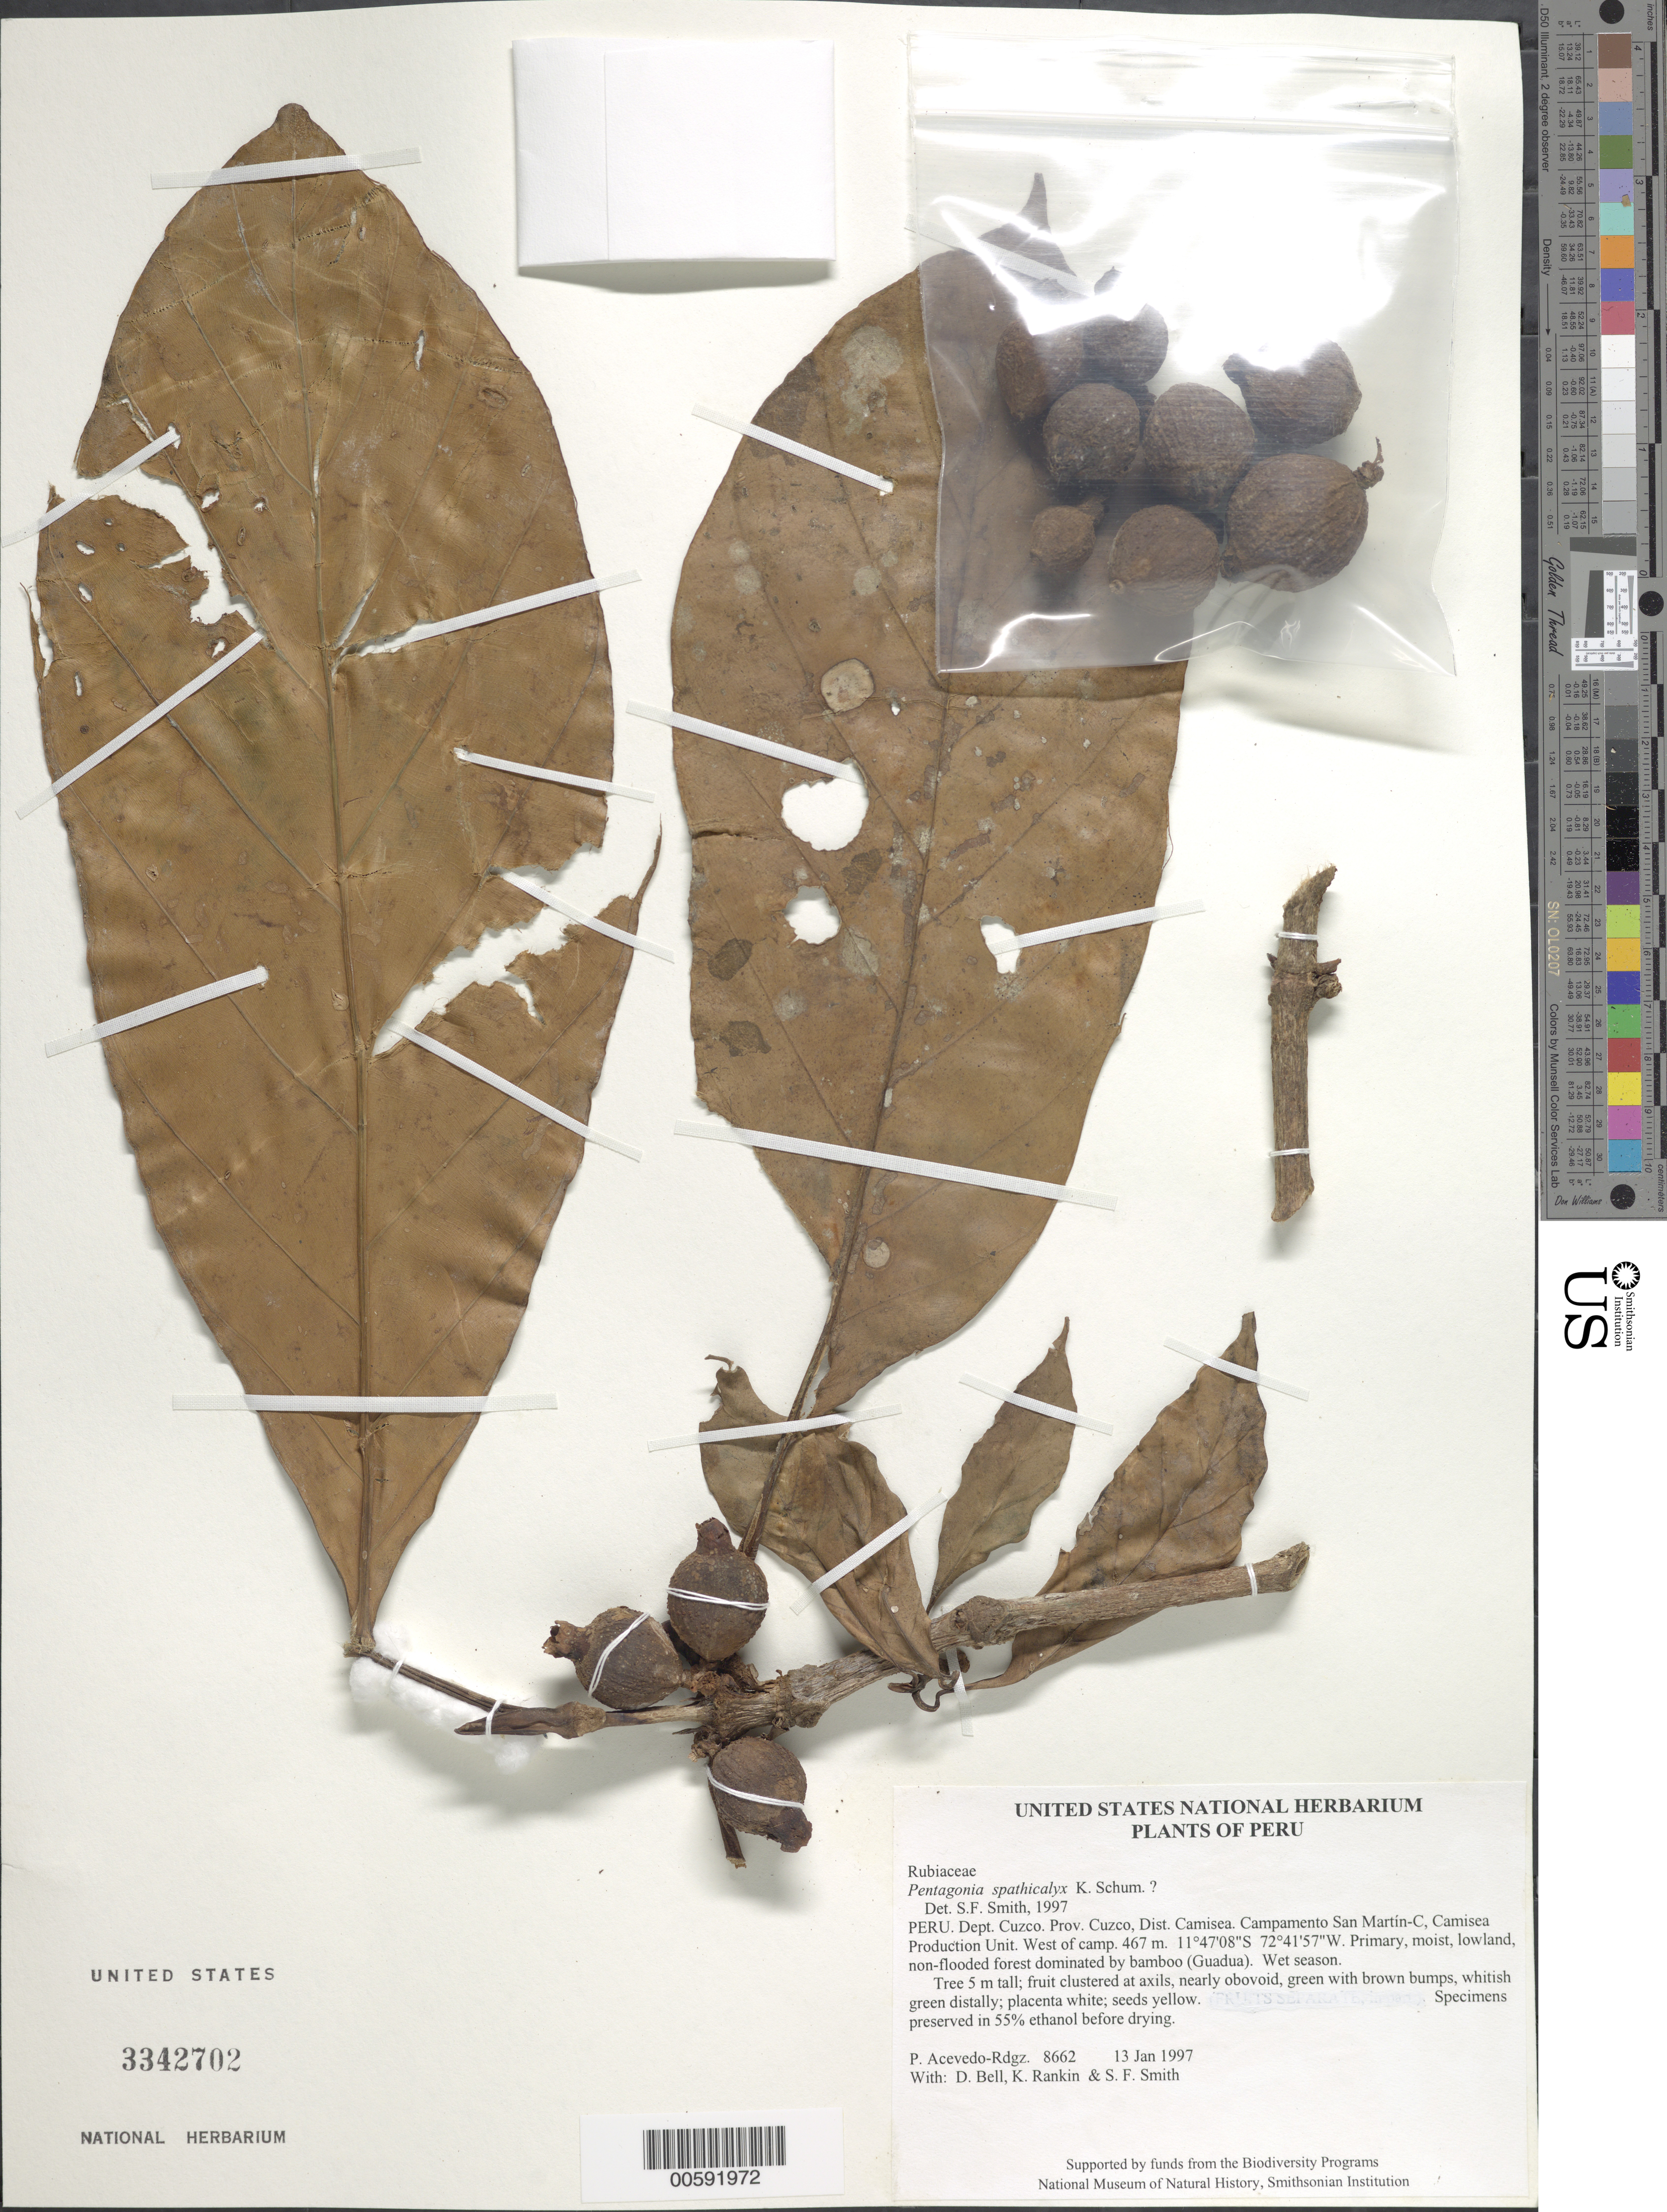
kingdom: Plantae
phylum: Tracheophyta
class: Magnoliopsida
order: Gentianales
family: Rubiaceae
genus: Pentagonia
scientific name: Pentagonia spathicalyx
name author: K. Schum.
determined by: Smith, Stephen F., (US), NMNH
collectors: P. Acevedo-Rodr., D. A. Bell, K. B. Rankin & S.F. Smith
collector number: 8662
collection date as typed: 13 Jan 1997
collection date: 1997-01-13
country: Peru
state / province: Cusco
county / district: Cusco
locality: Districto Camisea, Campamento San Martín-C, Camisea Production Unit. West of camp.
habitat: Primary, moist, lowland, non-flooded forest dominated by bamboo (Guadua). Wet season.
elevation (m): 467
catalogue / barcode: US 3342702